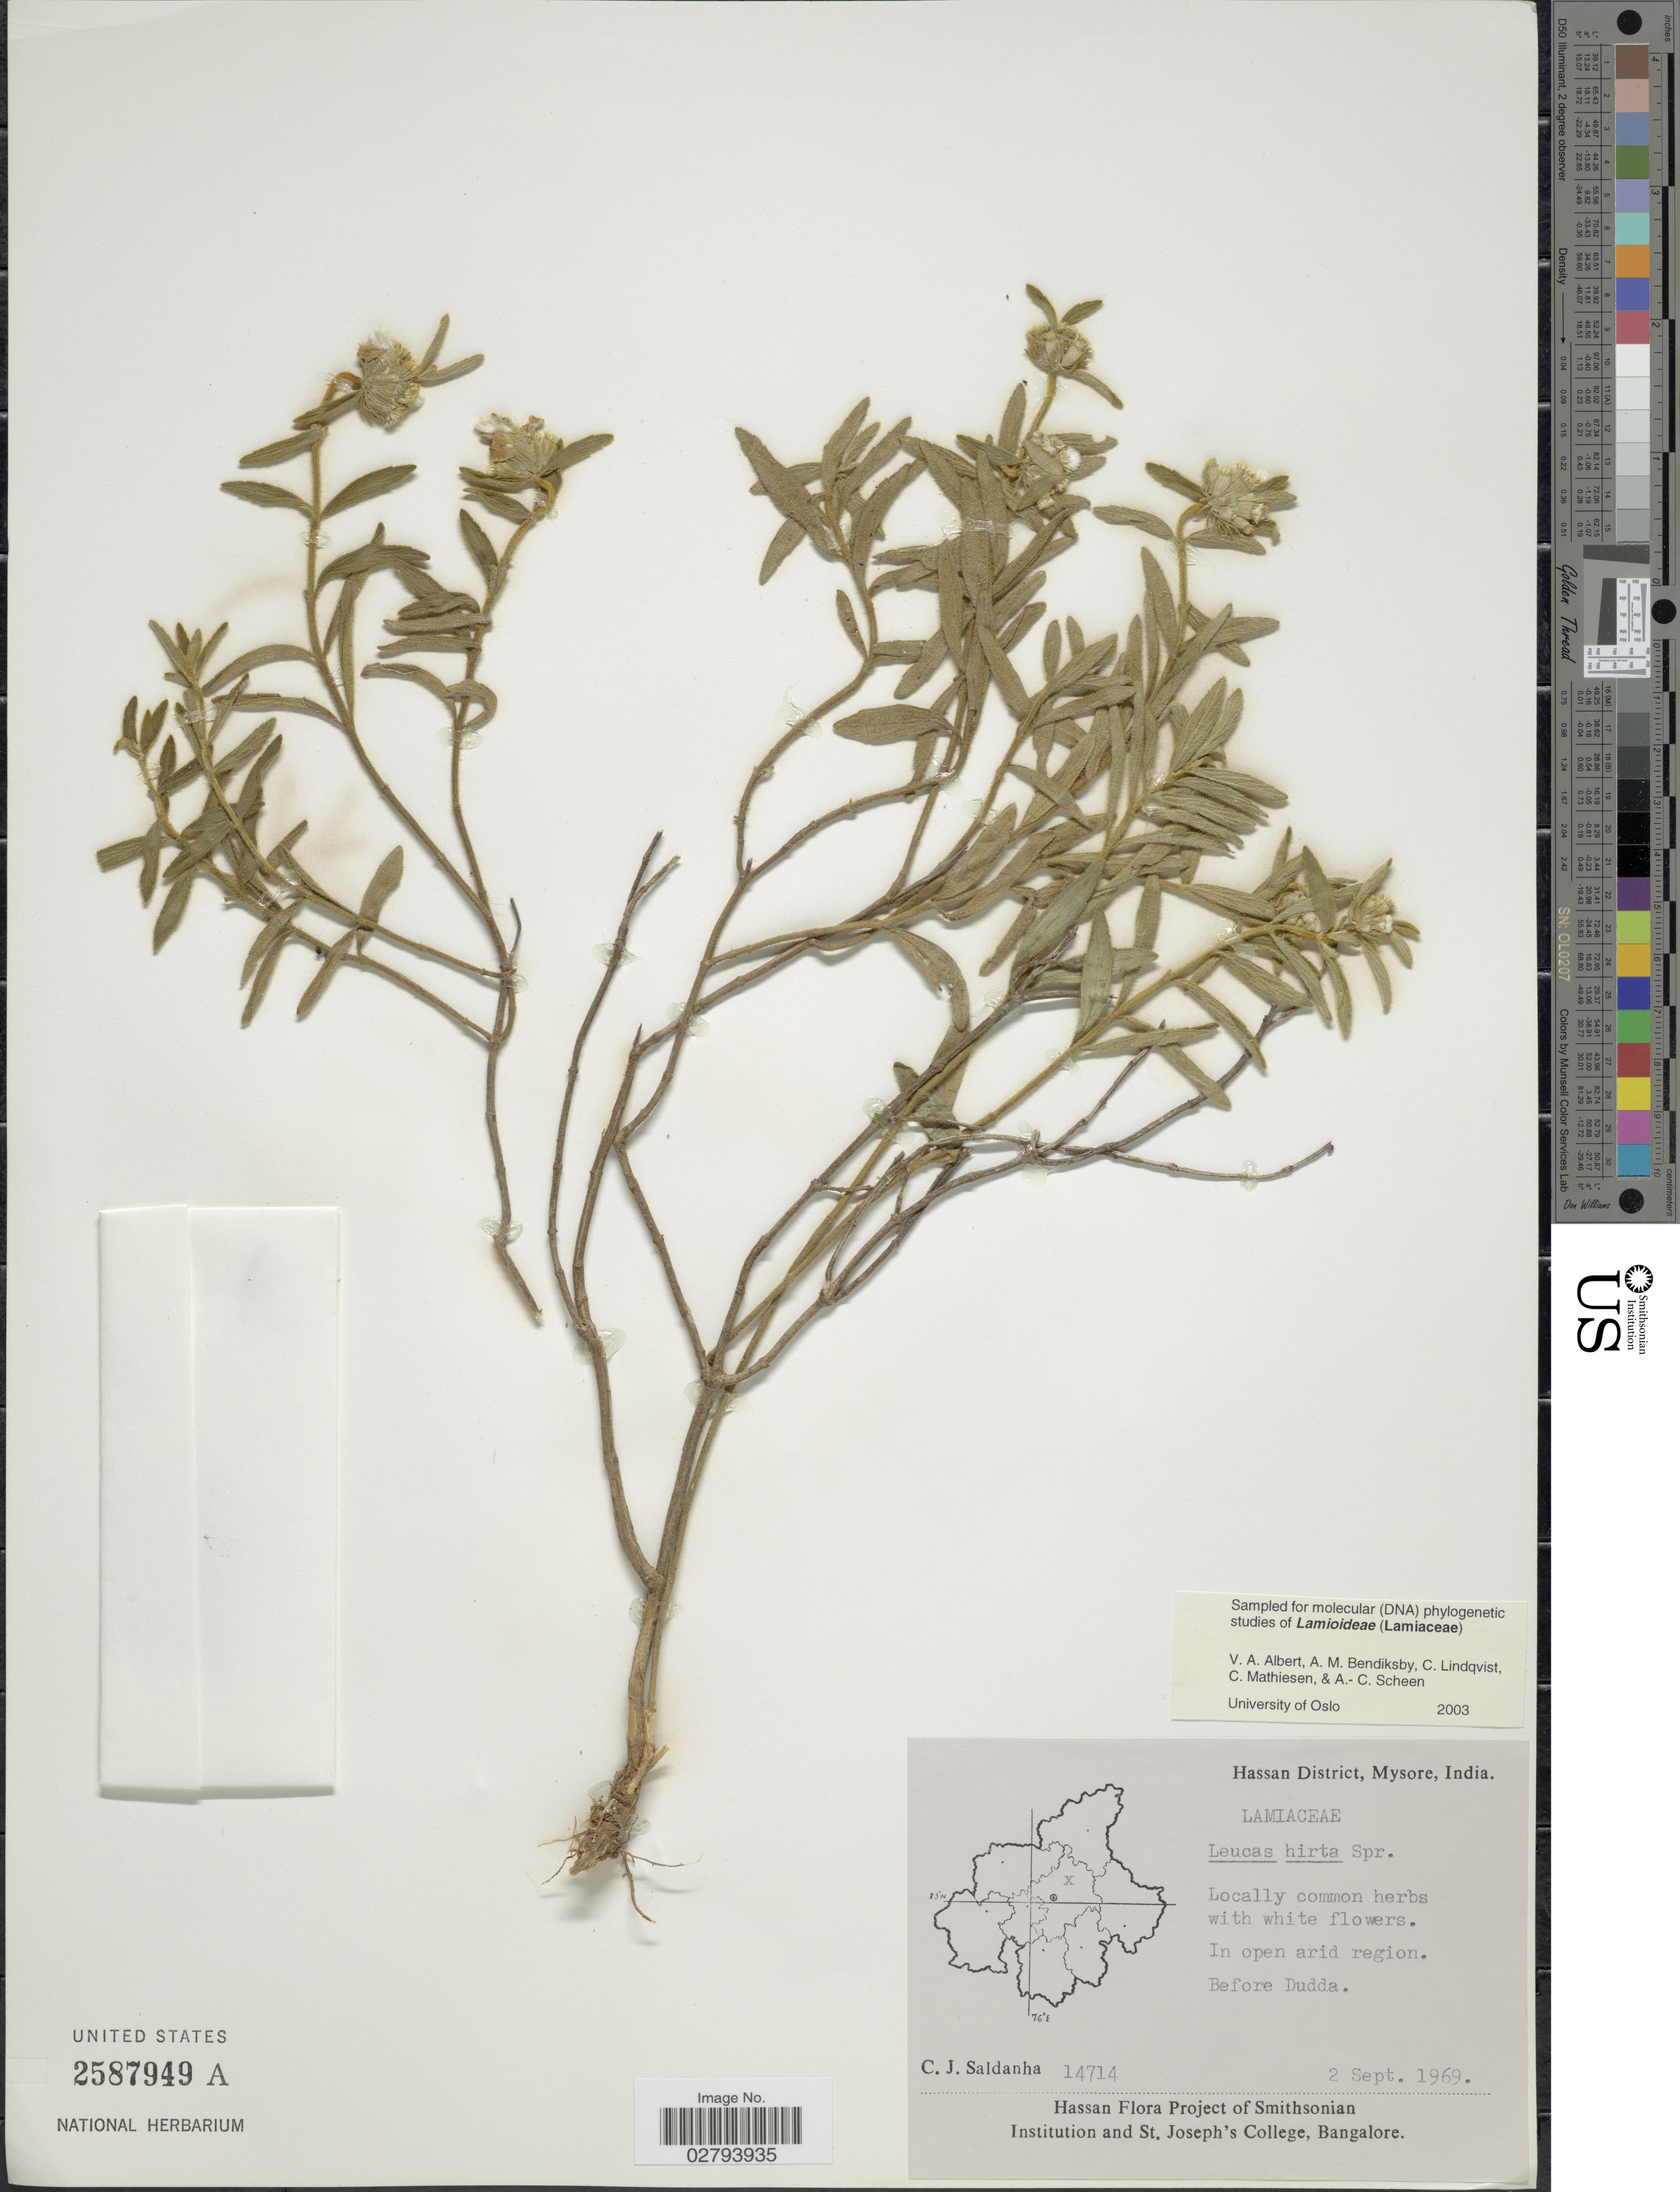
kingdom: Plantae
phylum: Tracheophyta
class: Magnoliopsida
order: Lamiales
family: Lamiaceae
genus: Leucas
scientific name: Leucas hirta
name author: (B. Heyne ex A. Roth) Spreng.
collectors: C. J. Saldanha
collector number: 14714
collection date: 1969-09-02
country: India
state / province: Karnataka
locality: Hassan District, Mysore, Before Dudda.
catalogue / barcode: US 2587949A